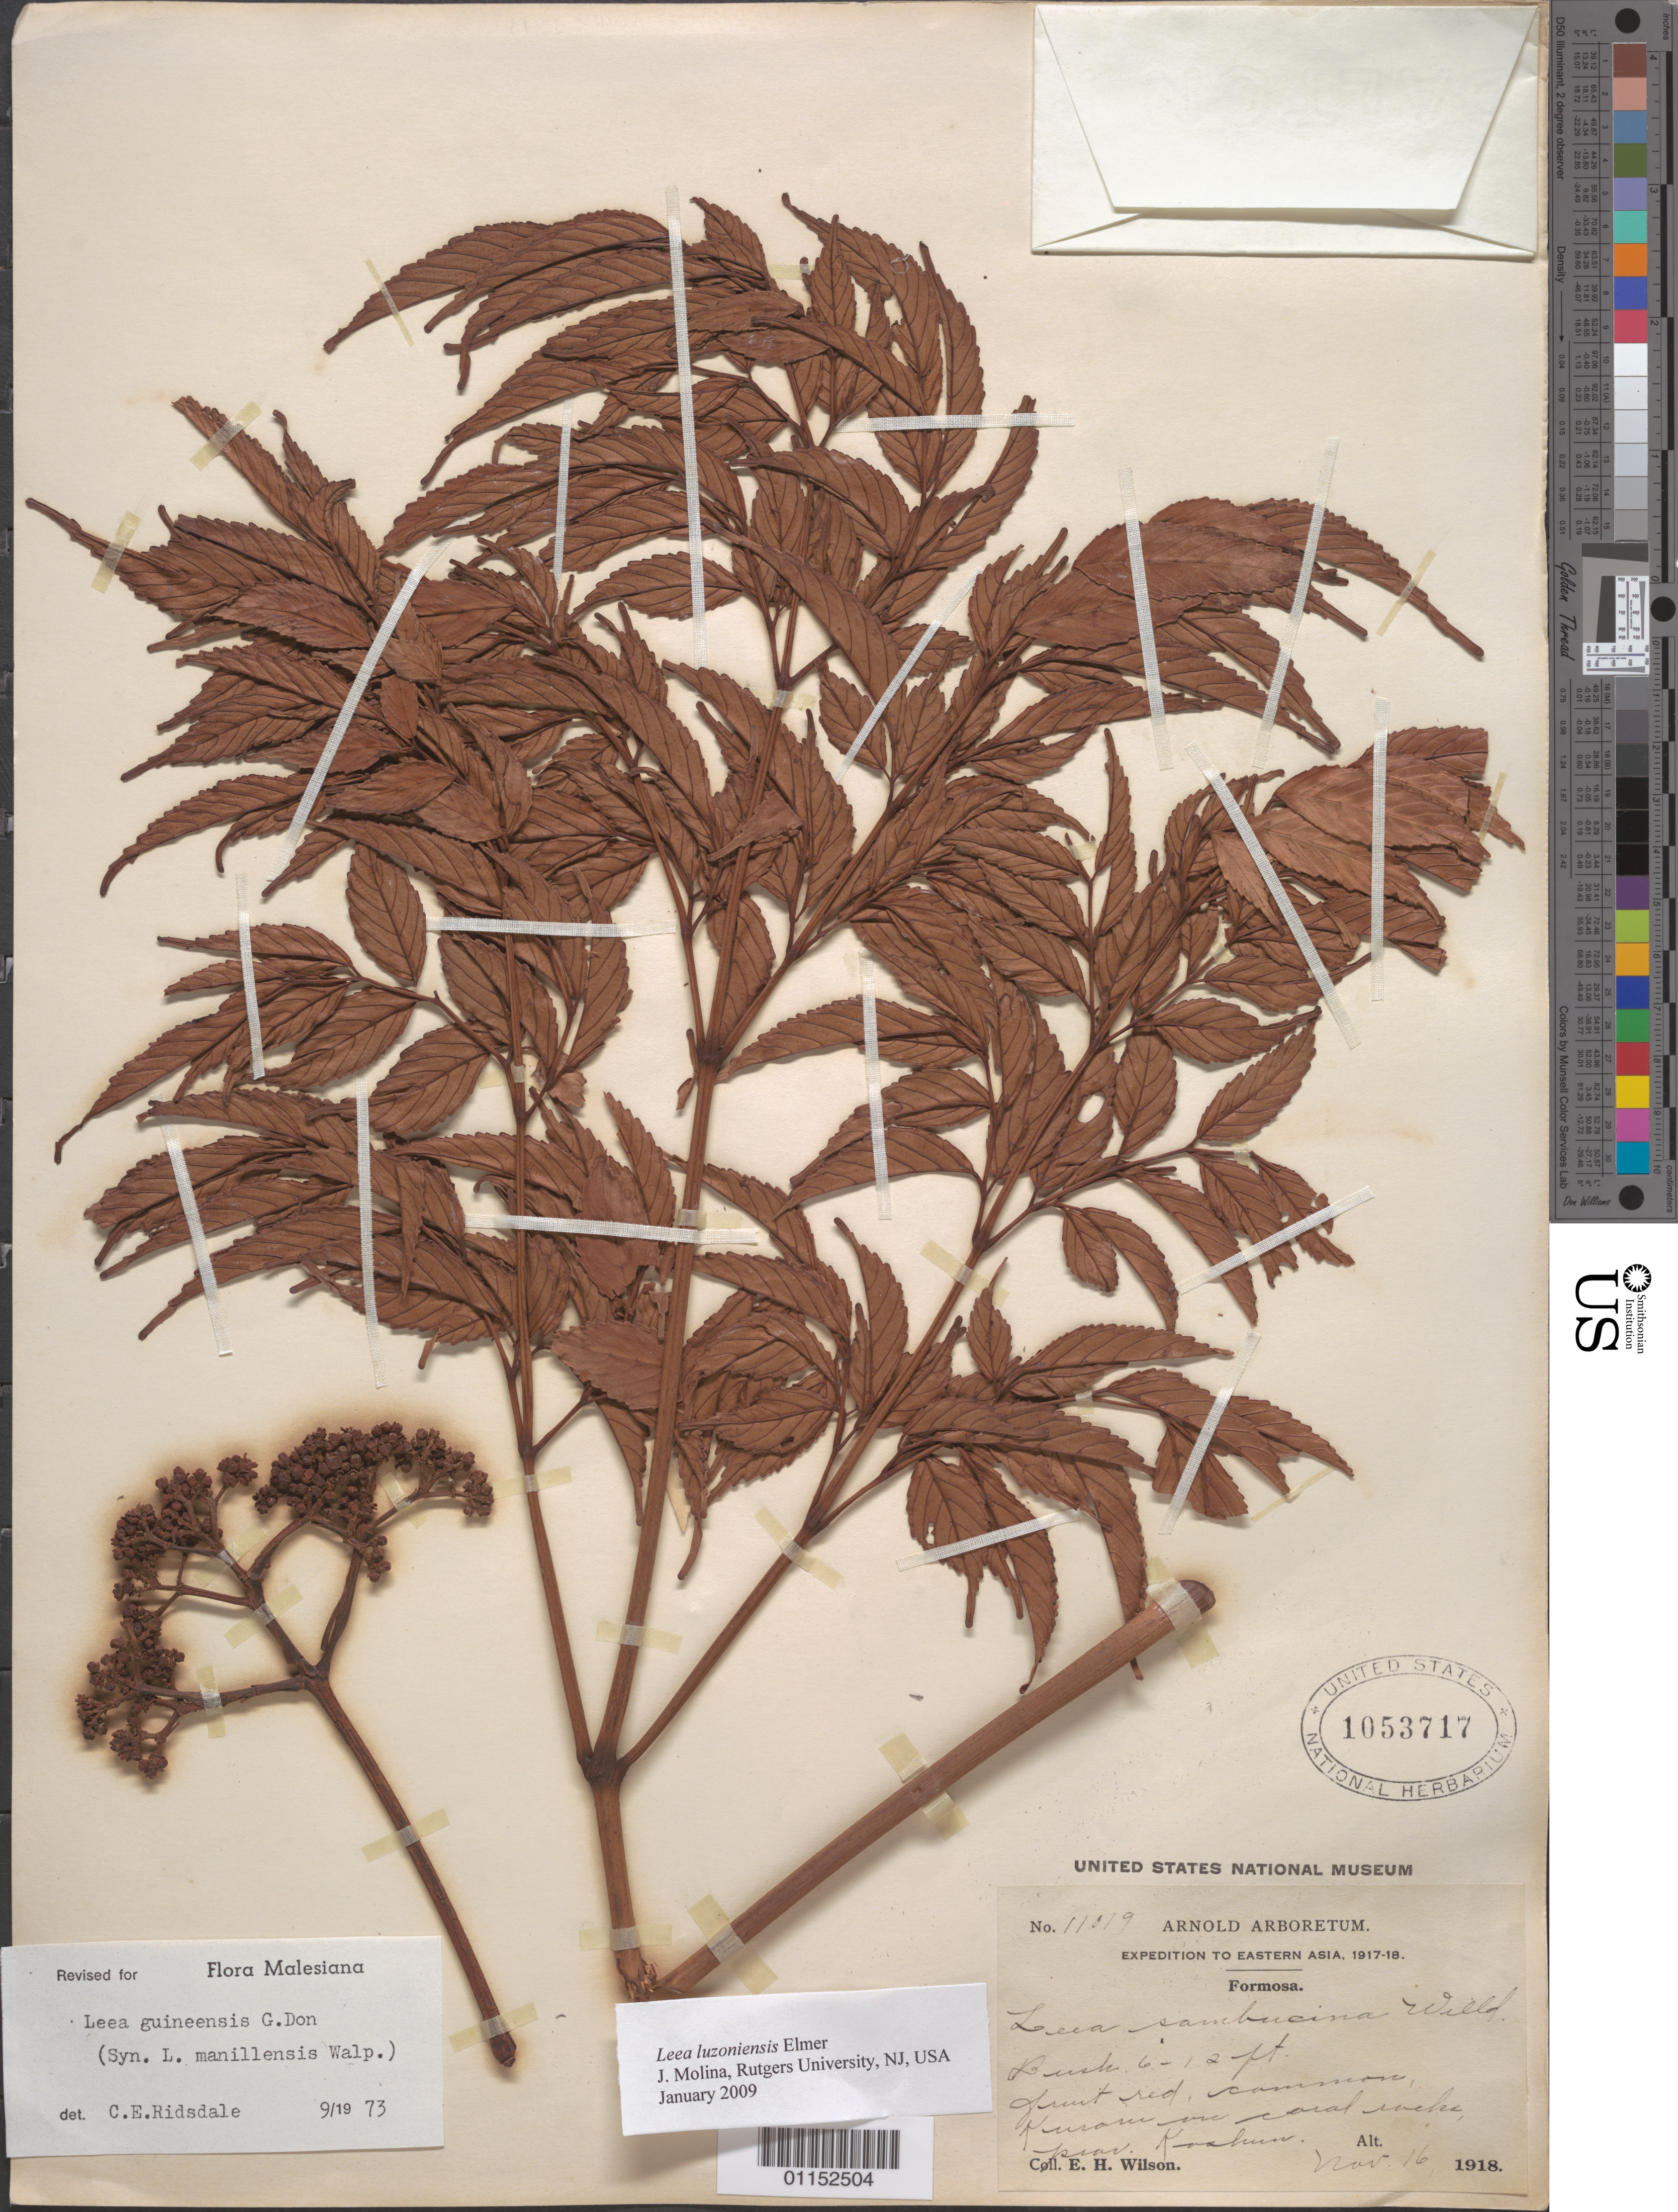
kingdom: Plantae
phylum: Tracheophyta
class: Magnoliopsida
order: Vitales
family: Vitaceae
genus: Leea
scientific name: Leea luzonensis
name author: Elmer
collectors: E. H. Wilson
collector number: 11019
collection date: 1918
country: Taiwan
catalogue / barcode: US 1053717